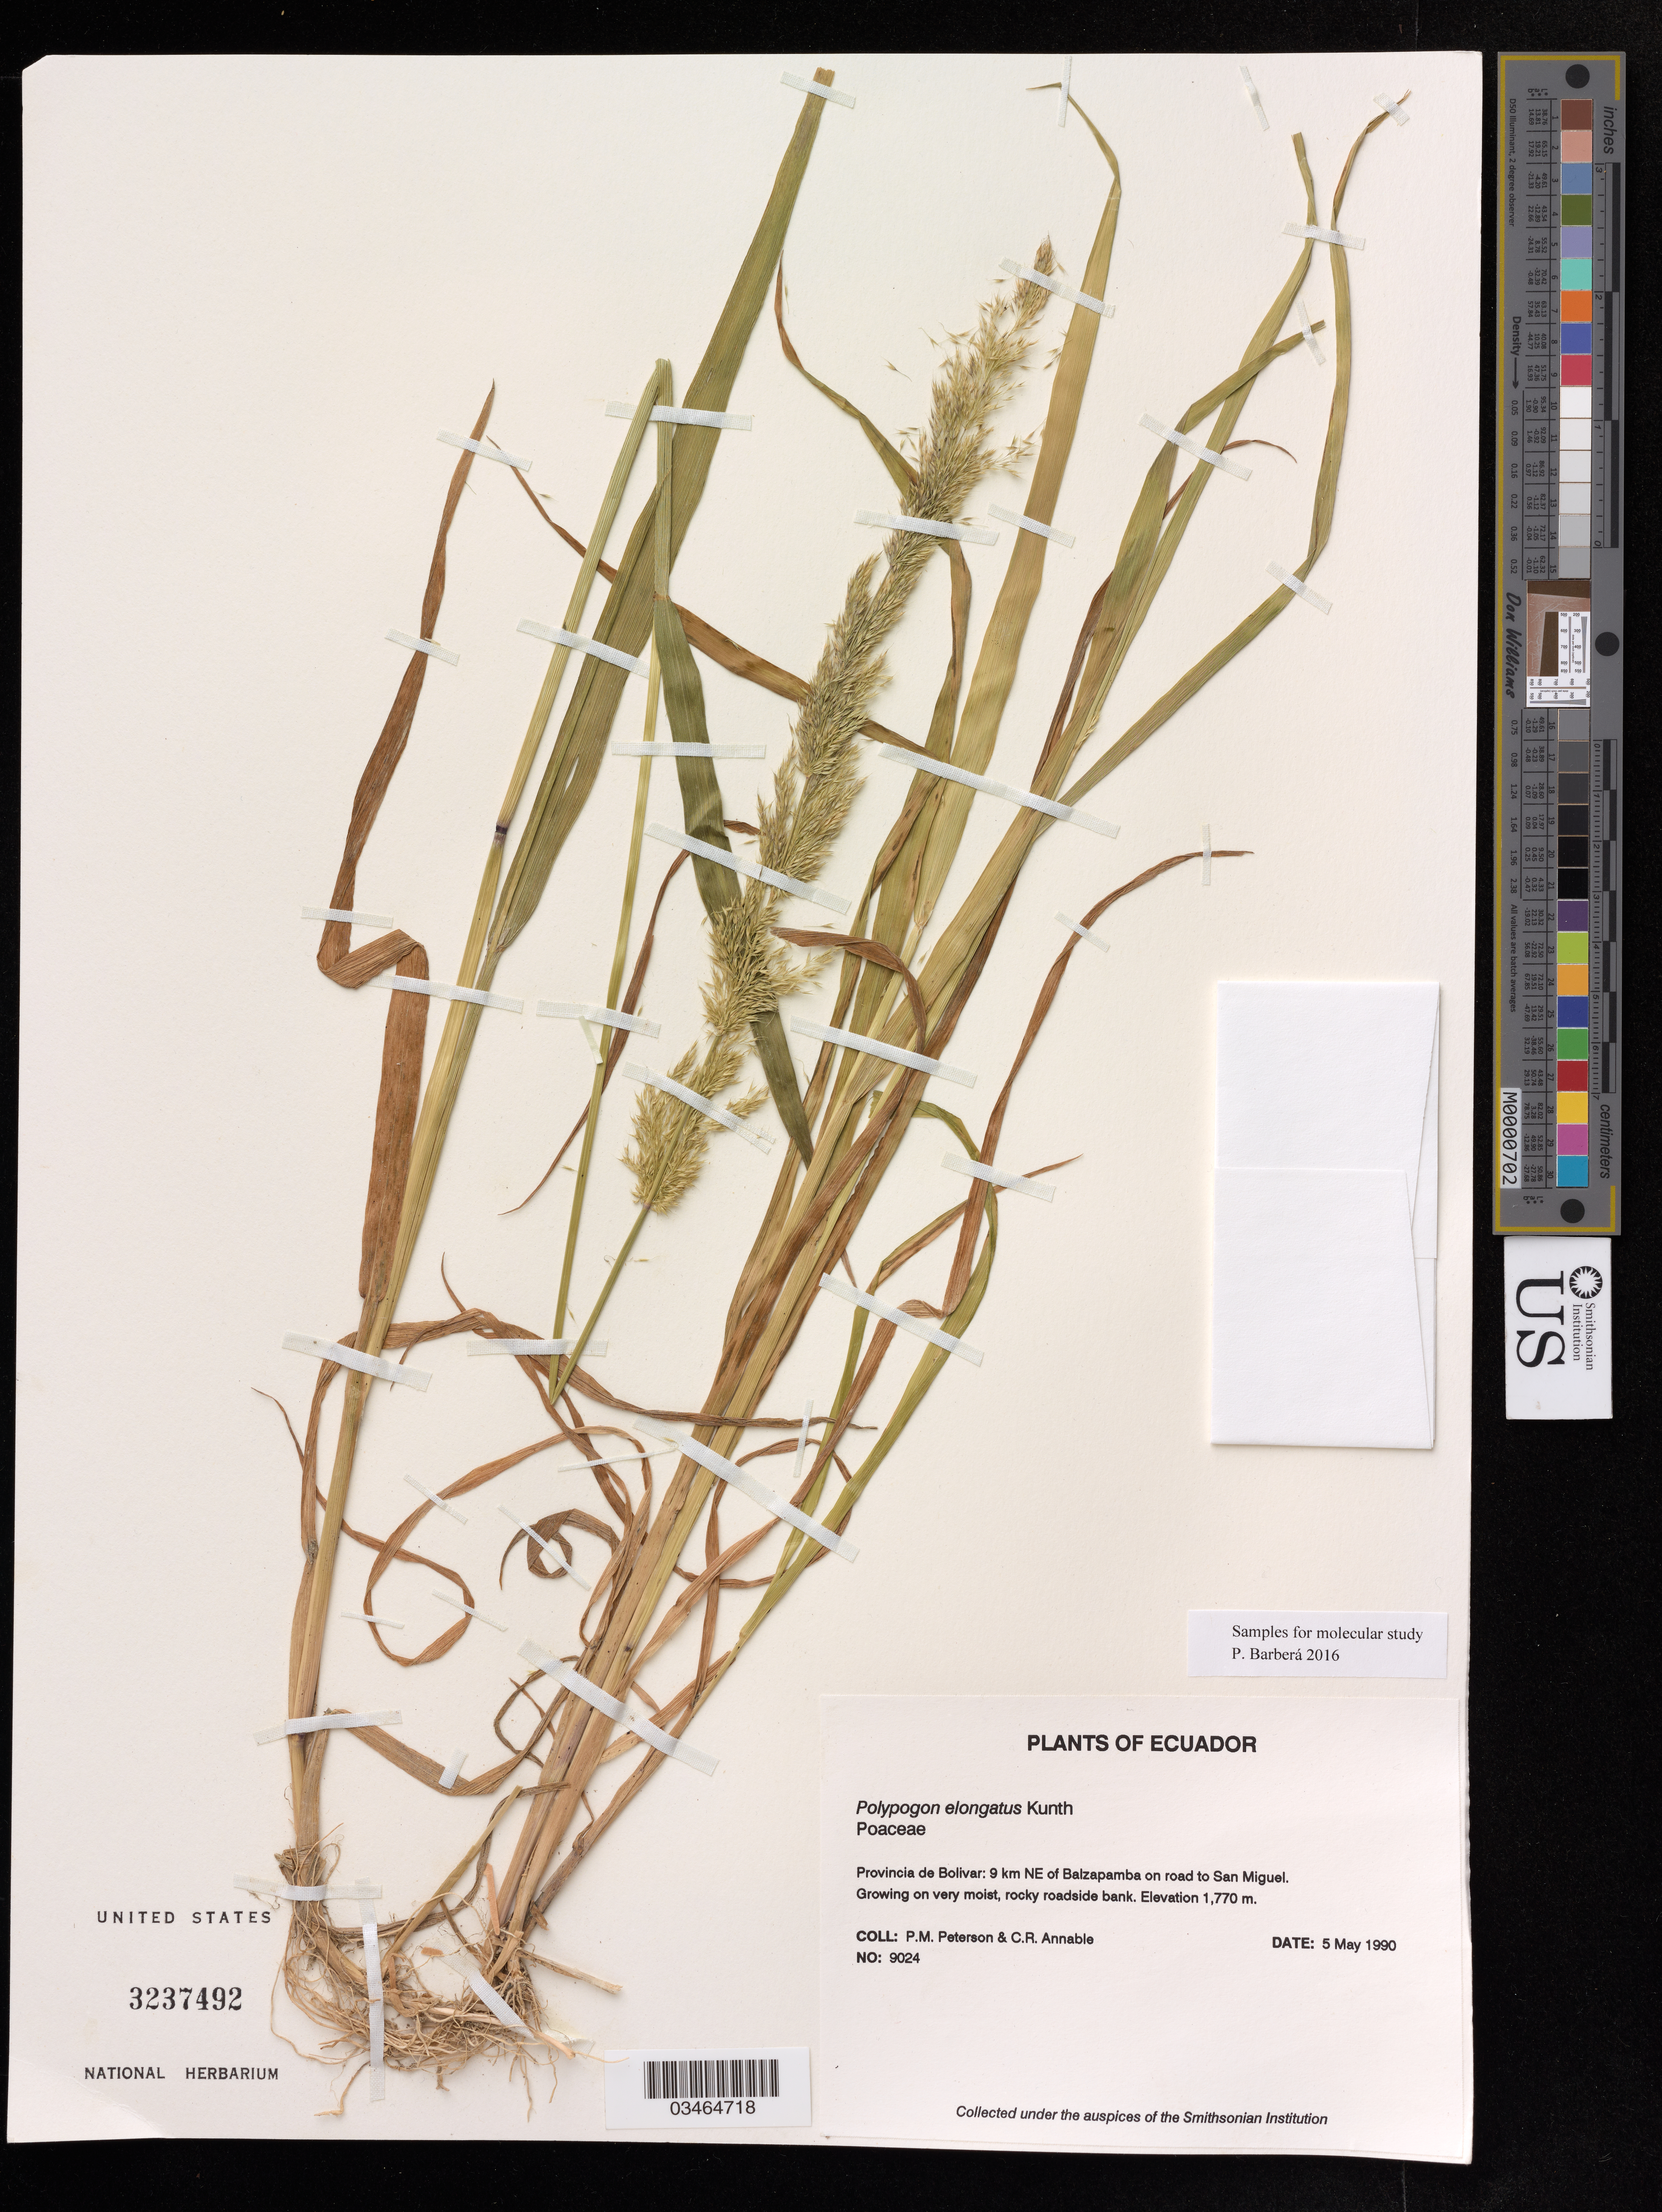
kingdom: Plantae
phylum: Tracheophyta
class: Liliopsida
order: Poales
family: Poaceae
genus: Polypogon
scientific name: Polypogon elongatus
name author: Kunth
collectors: P. M. Peterson & C. R. Annable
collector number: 9024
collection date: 1990-05-05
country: Ecuador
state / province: Bolívar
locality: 9 km NE of Balzapamba on road to San Miguel.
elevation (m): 1770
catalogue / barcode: US 3237492